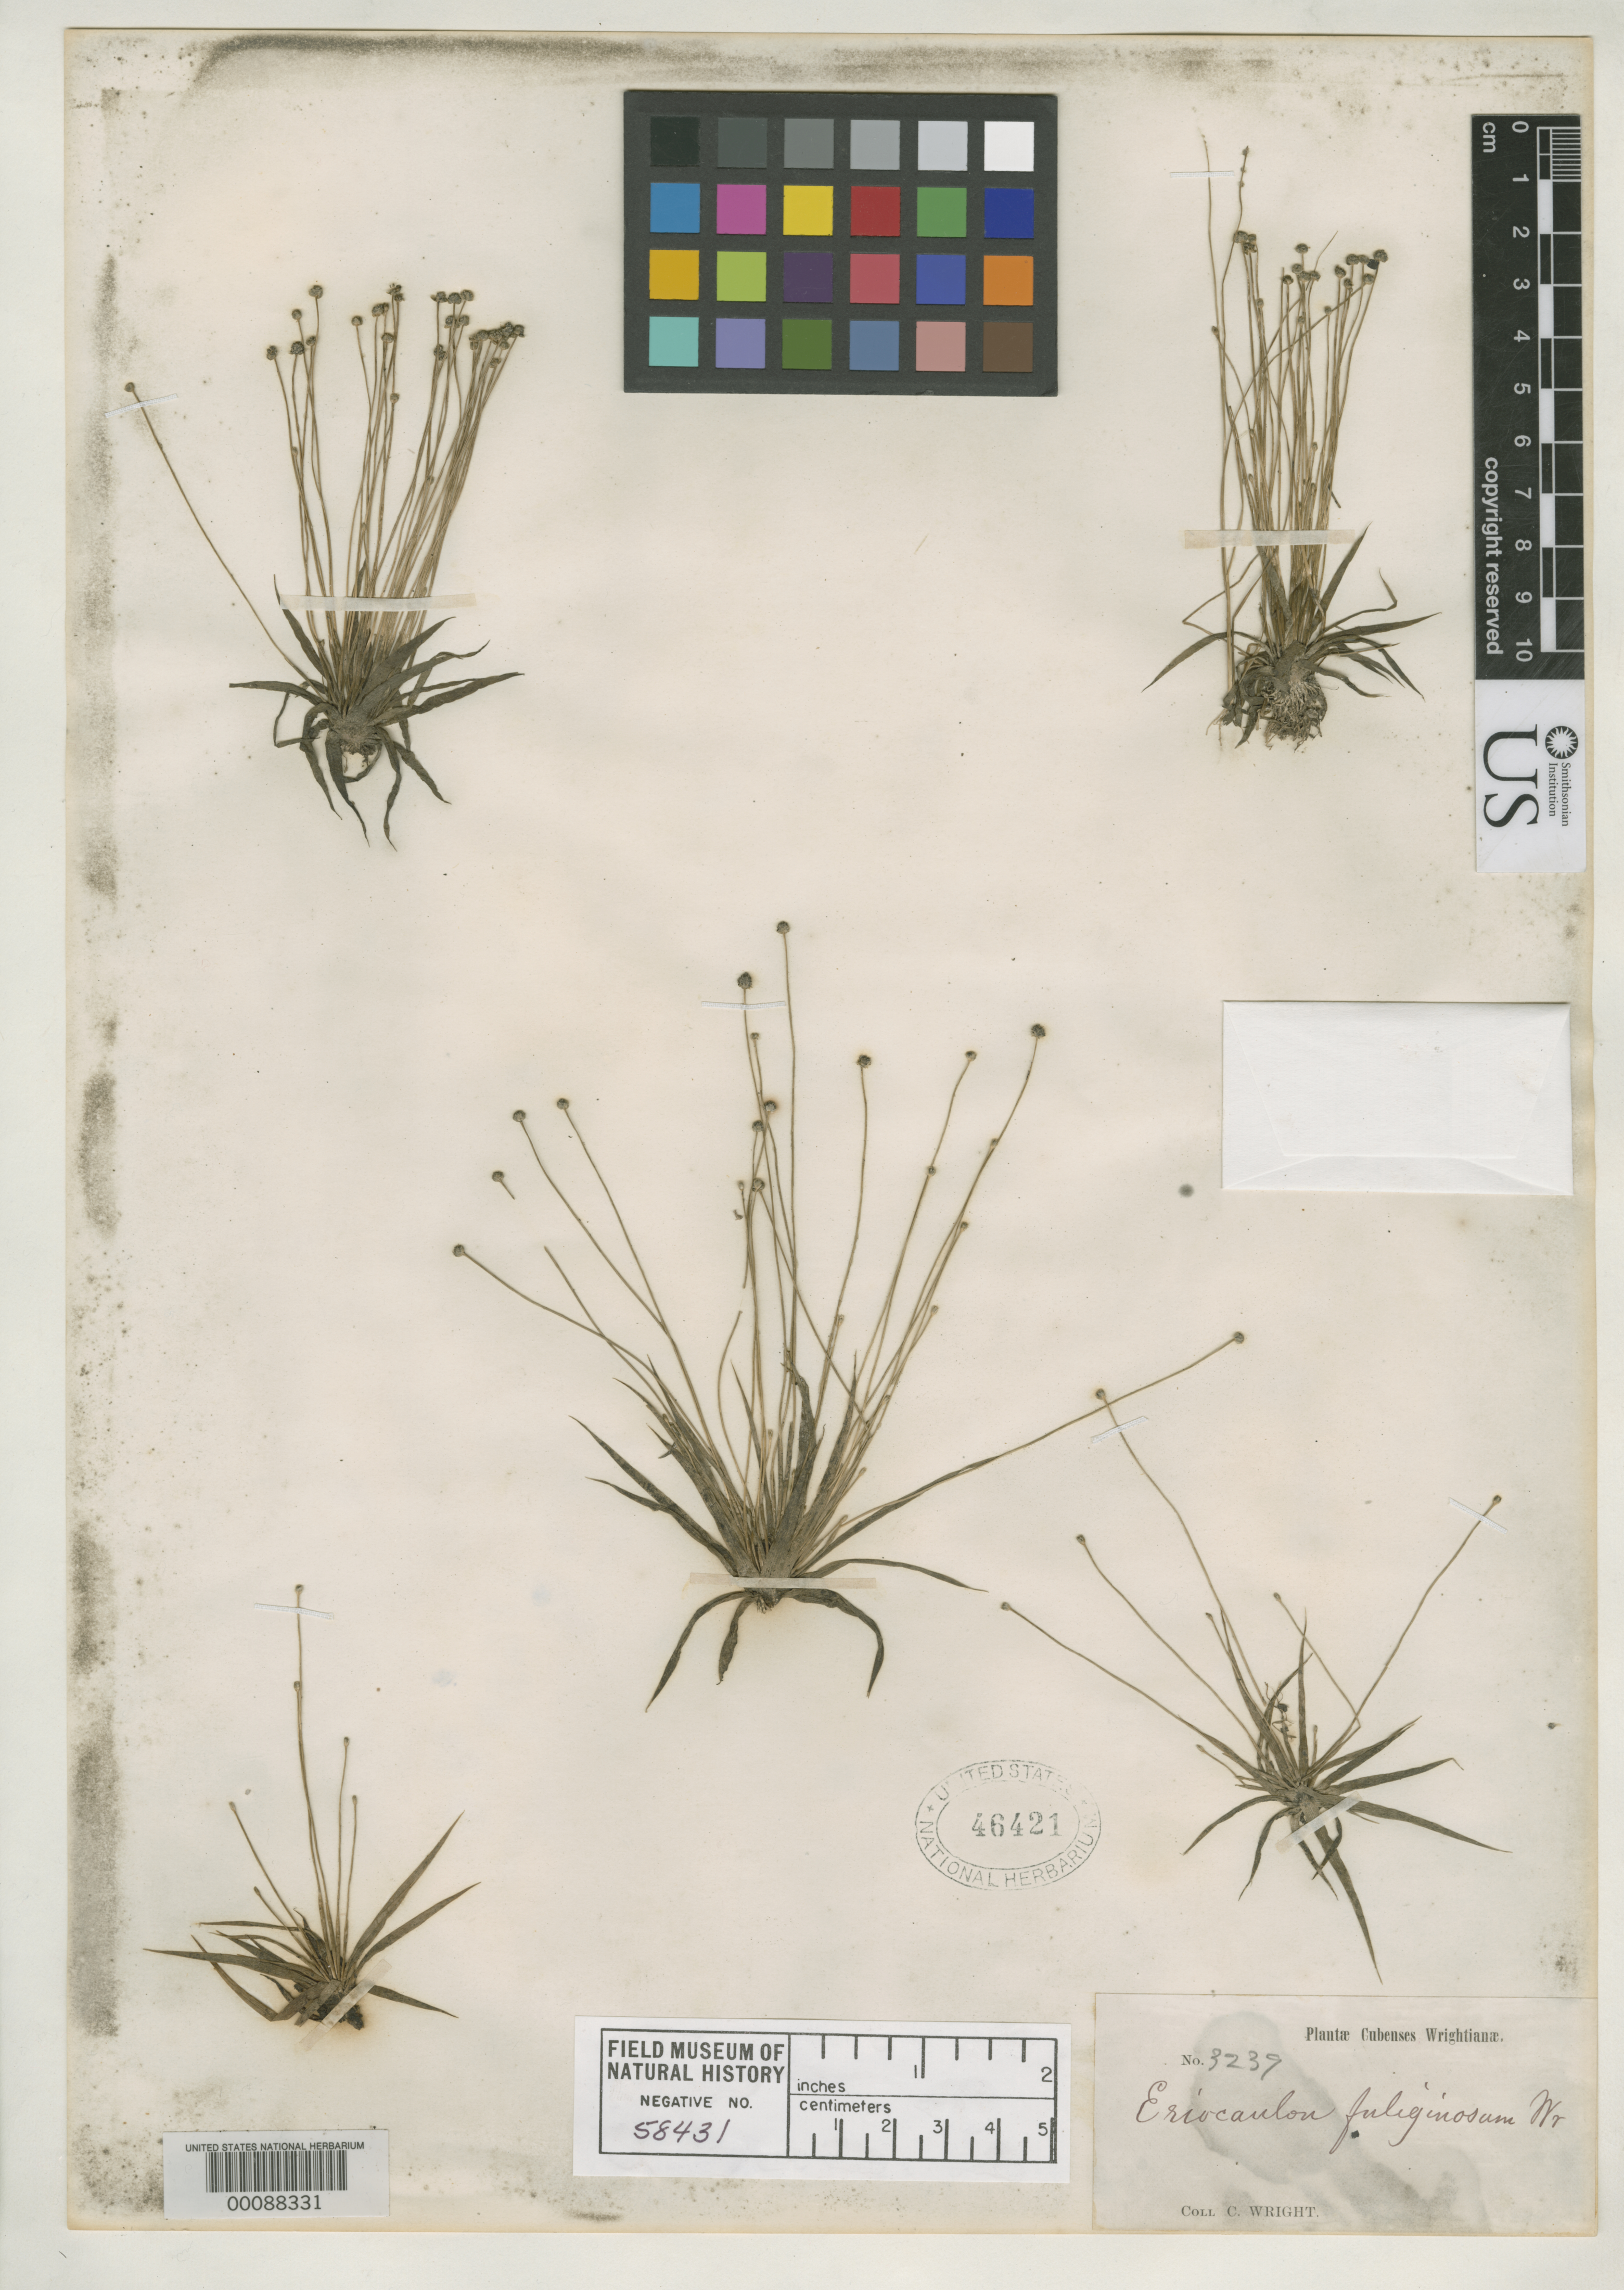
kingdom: Plantae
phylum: Tracheophyta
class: Liliopsida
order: Poales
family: Eriocaulaceae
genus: Eriocaulon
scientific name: Eriocaulon fuliginosum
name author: C. Wright ex Griseb.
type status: Isotype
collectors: C. Wright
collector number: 3239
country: Cuba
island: Greater Antilles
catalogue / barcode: US 46421